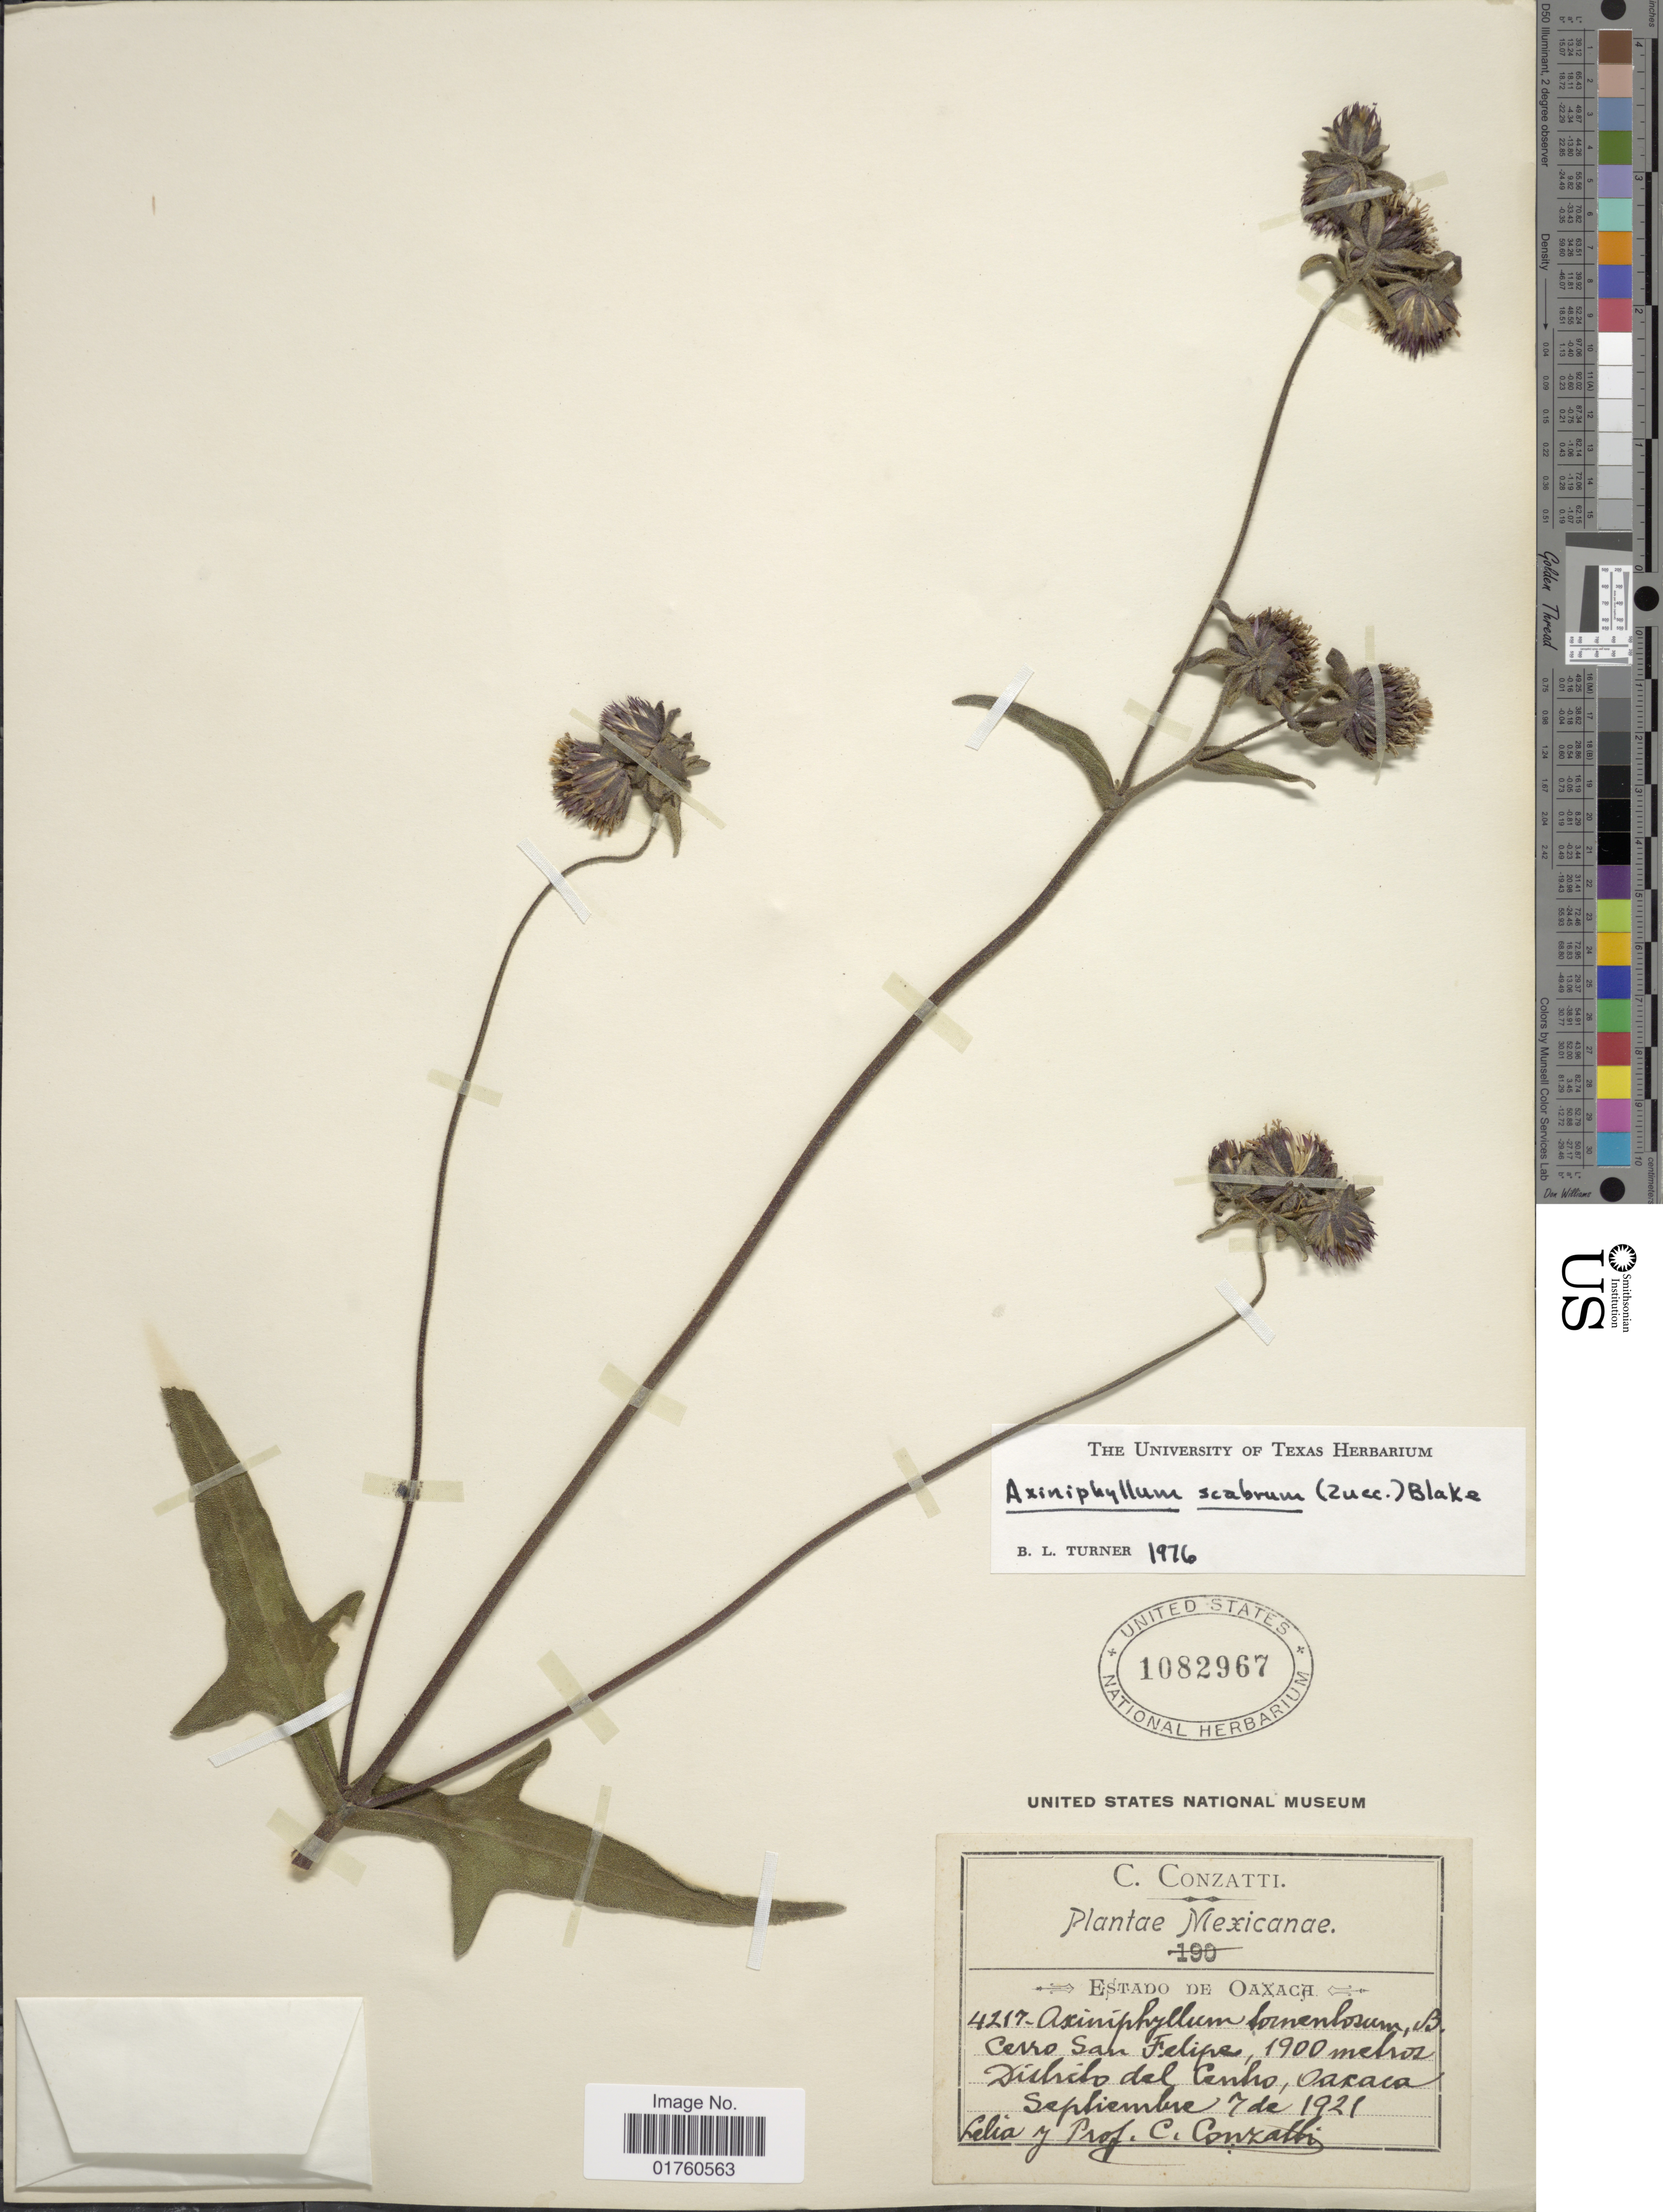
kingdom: Plantae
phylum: Tracheophyta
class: Magnoliopsida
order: Asterales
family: Asteraceae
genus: Axiniphyllum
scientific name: Axiniphyllum scabbrum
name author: (Zucc.) Blake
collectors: L. Conzatti & C. Conzatti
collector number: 4217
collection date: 1921-09-07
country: Mexico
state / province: Oaxaca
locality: Distrito del Canho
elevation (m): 1900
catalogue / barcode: US 1082967